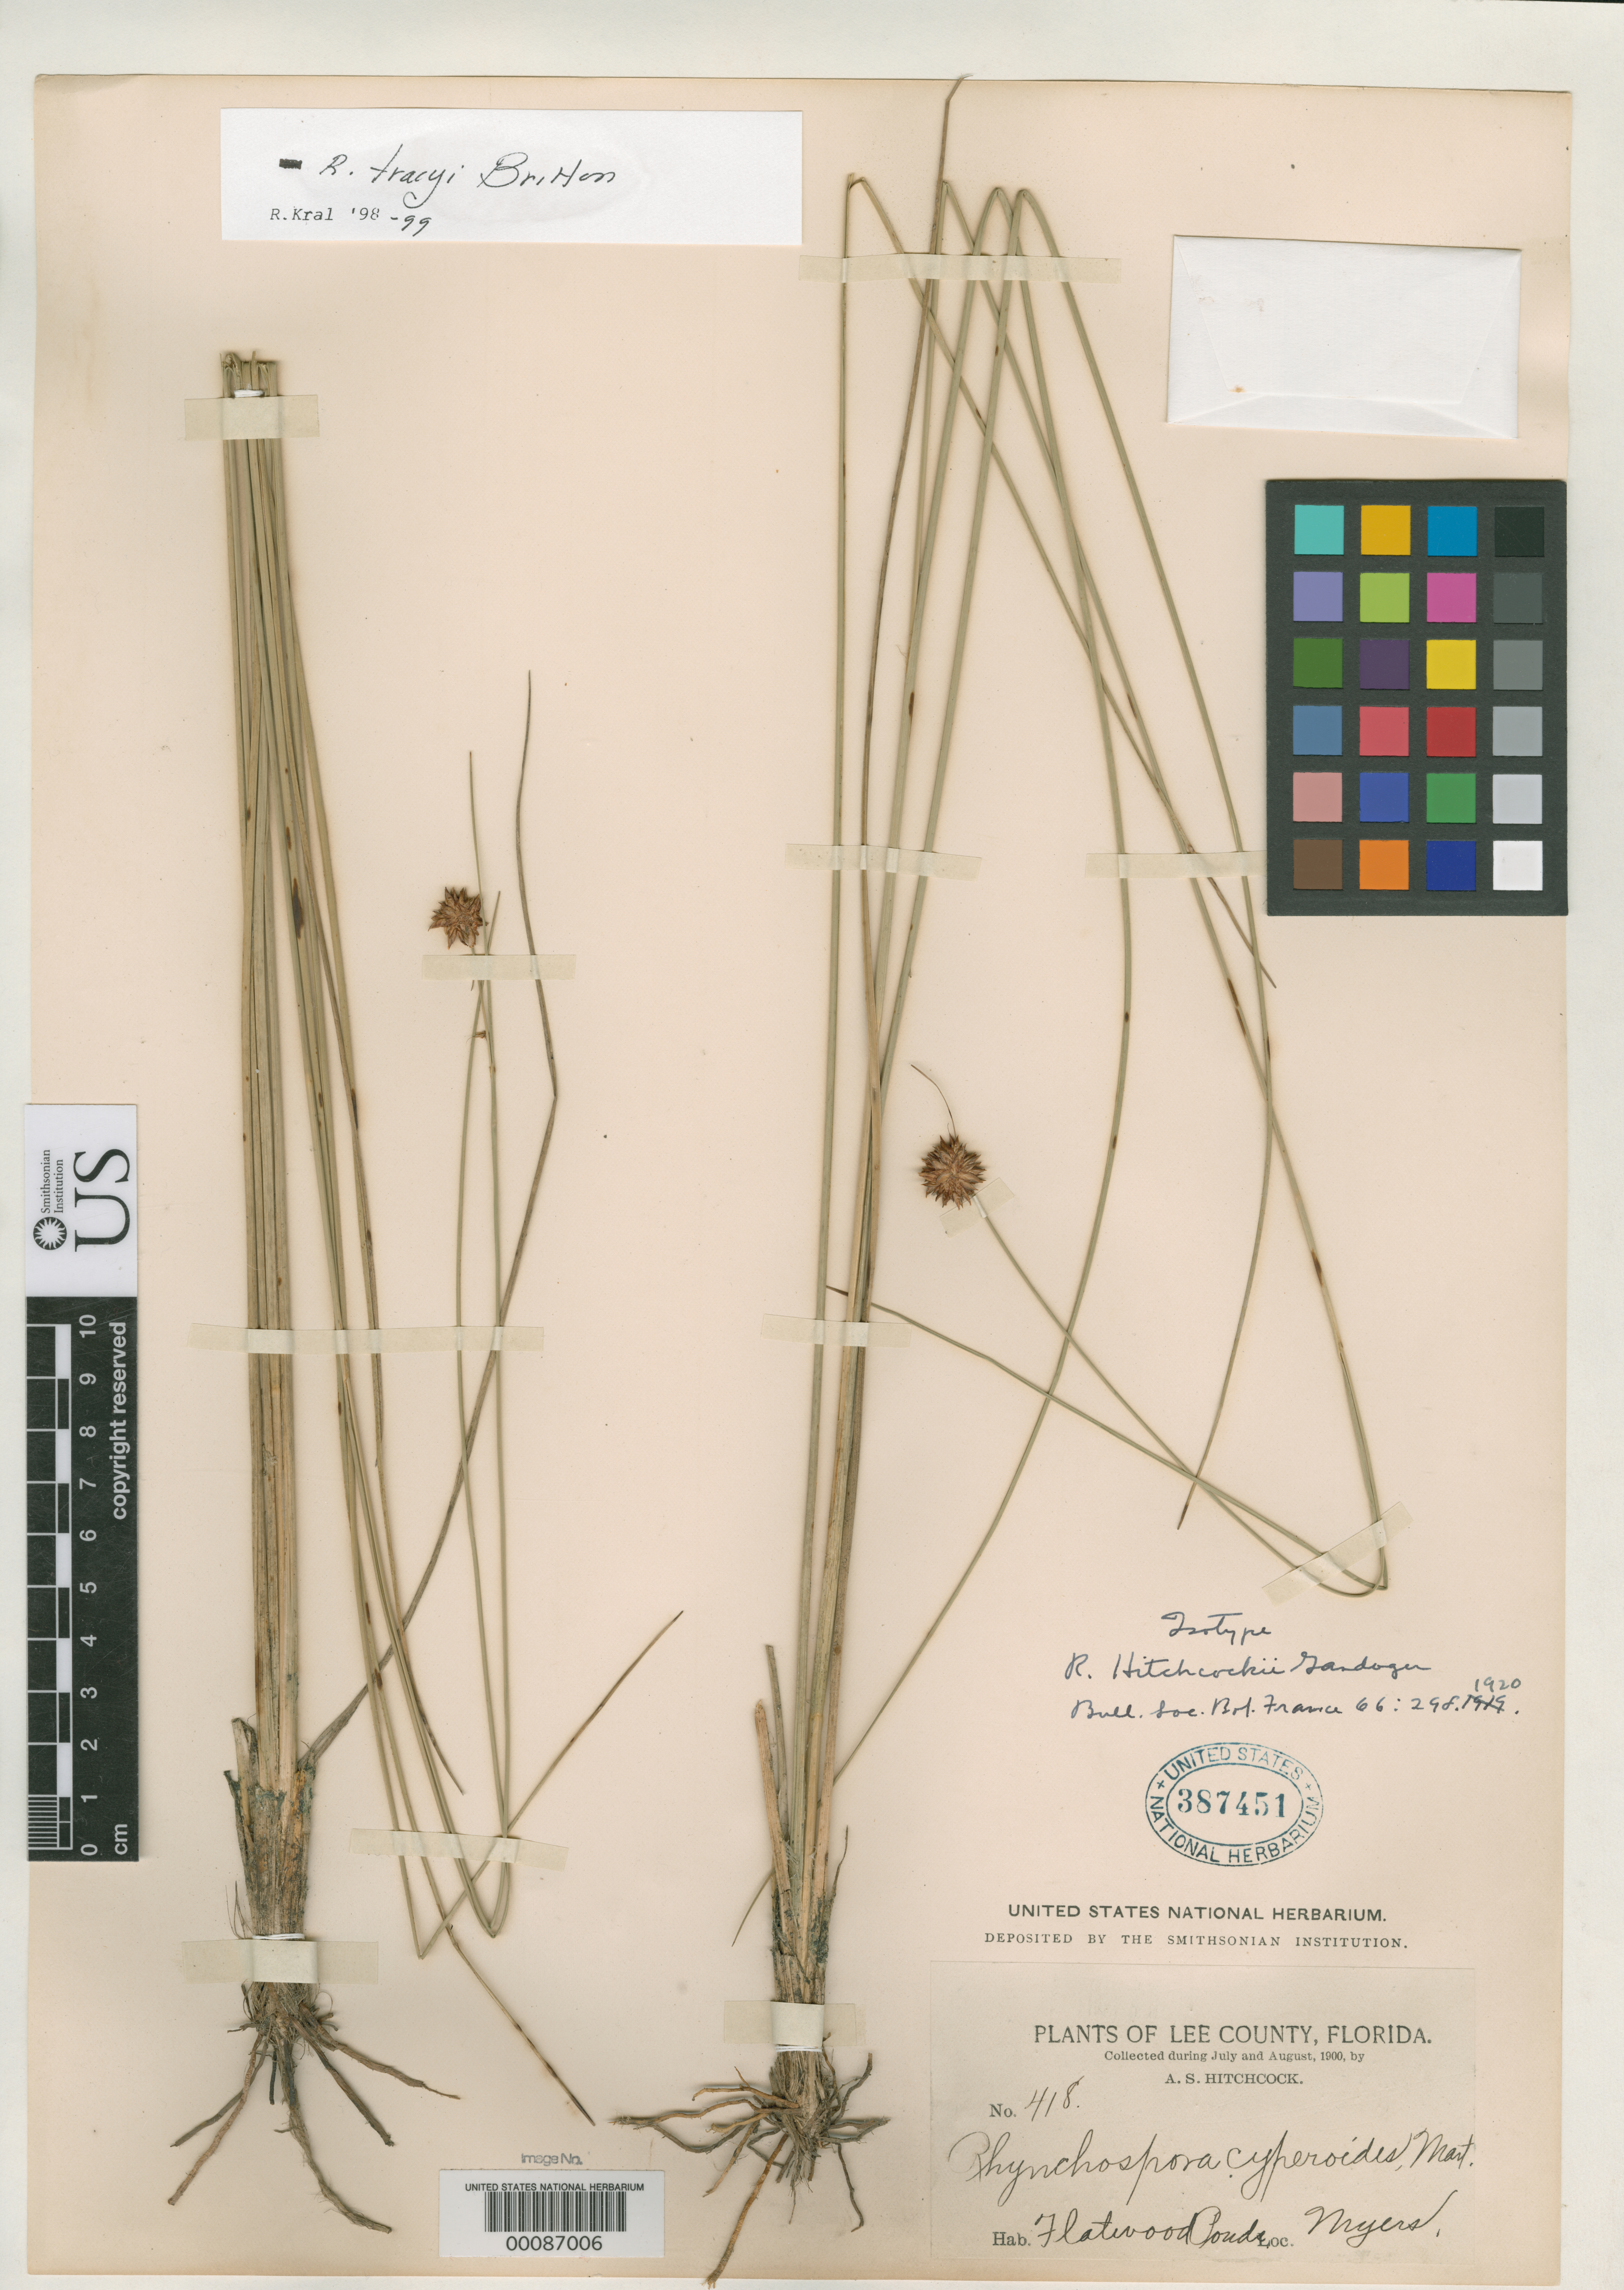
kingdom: Plantae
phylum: Tracheophyta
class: Liliopsida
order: Poales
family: Cyperaceae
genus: Rhynchospora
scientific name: Rhynchospora hitchcockii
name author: Gand.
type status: Isotype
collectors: A. S. Hitchcock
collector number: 418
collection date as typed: Jul 1900 to -- Aug 1900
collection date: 1900-07/1900-08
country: United States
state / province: Florida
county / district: Lee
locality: Flatwood ponds, Myers.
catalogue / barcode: US 387451